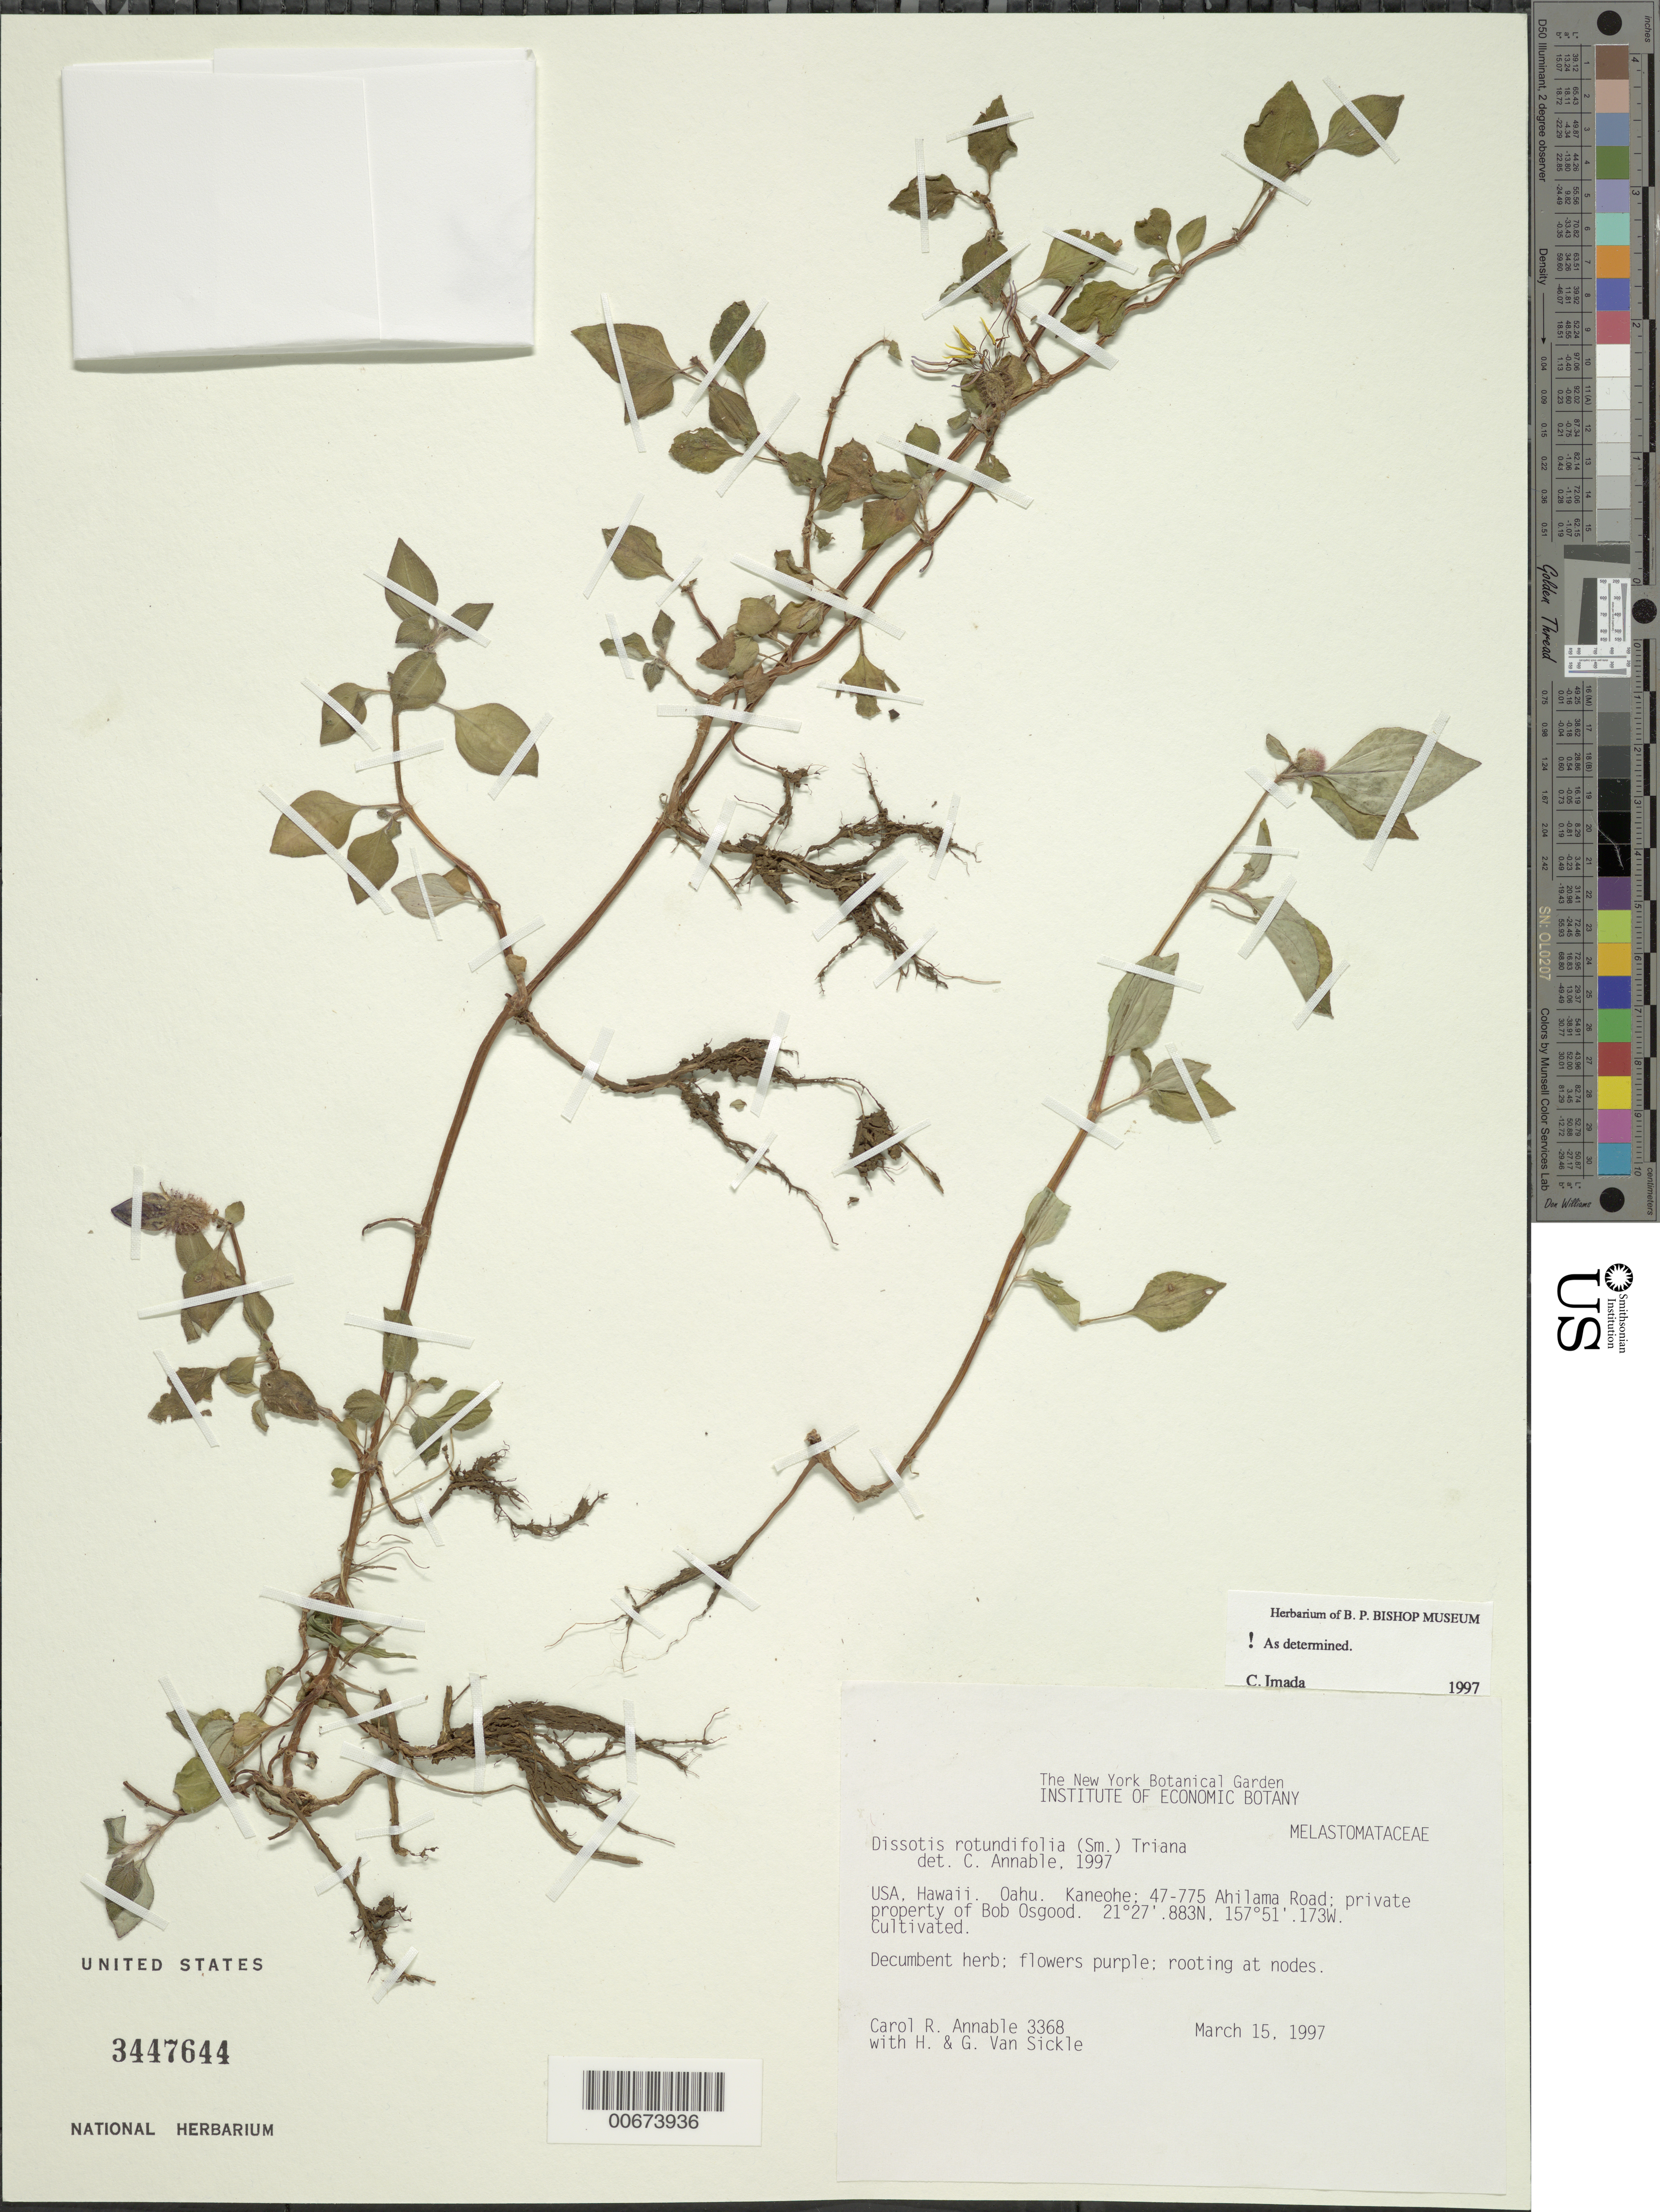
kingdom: Plantae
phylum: Tracheophyta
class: Magnoliopsida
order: Myrtales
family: Melastomataceae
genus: Heterotis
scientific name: Heterotis rotundifolia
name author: (Sm.) Jacq.-Fél.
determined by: Wagner, W. L., (BOT), Smithsonian Institution - National Museum of Natural History (UNITED STATES)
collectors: C. R. Annable, H. Van Sickle & G. A. Van Sickle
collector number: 3368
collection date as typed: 15 Mar 1997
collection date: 1997-03-15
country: United States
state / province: Hawaii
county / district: Honolulu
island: Oahu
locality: Kaneohe, 47-775 Ahilama Road, private property of Bob Osgood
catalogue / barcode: US 3447644